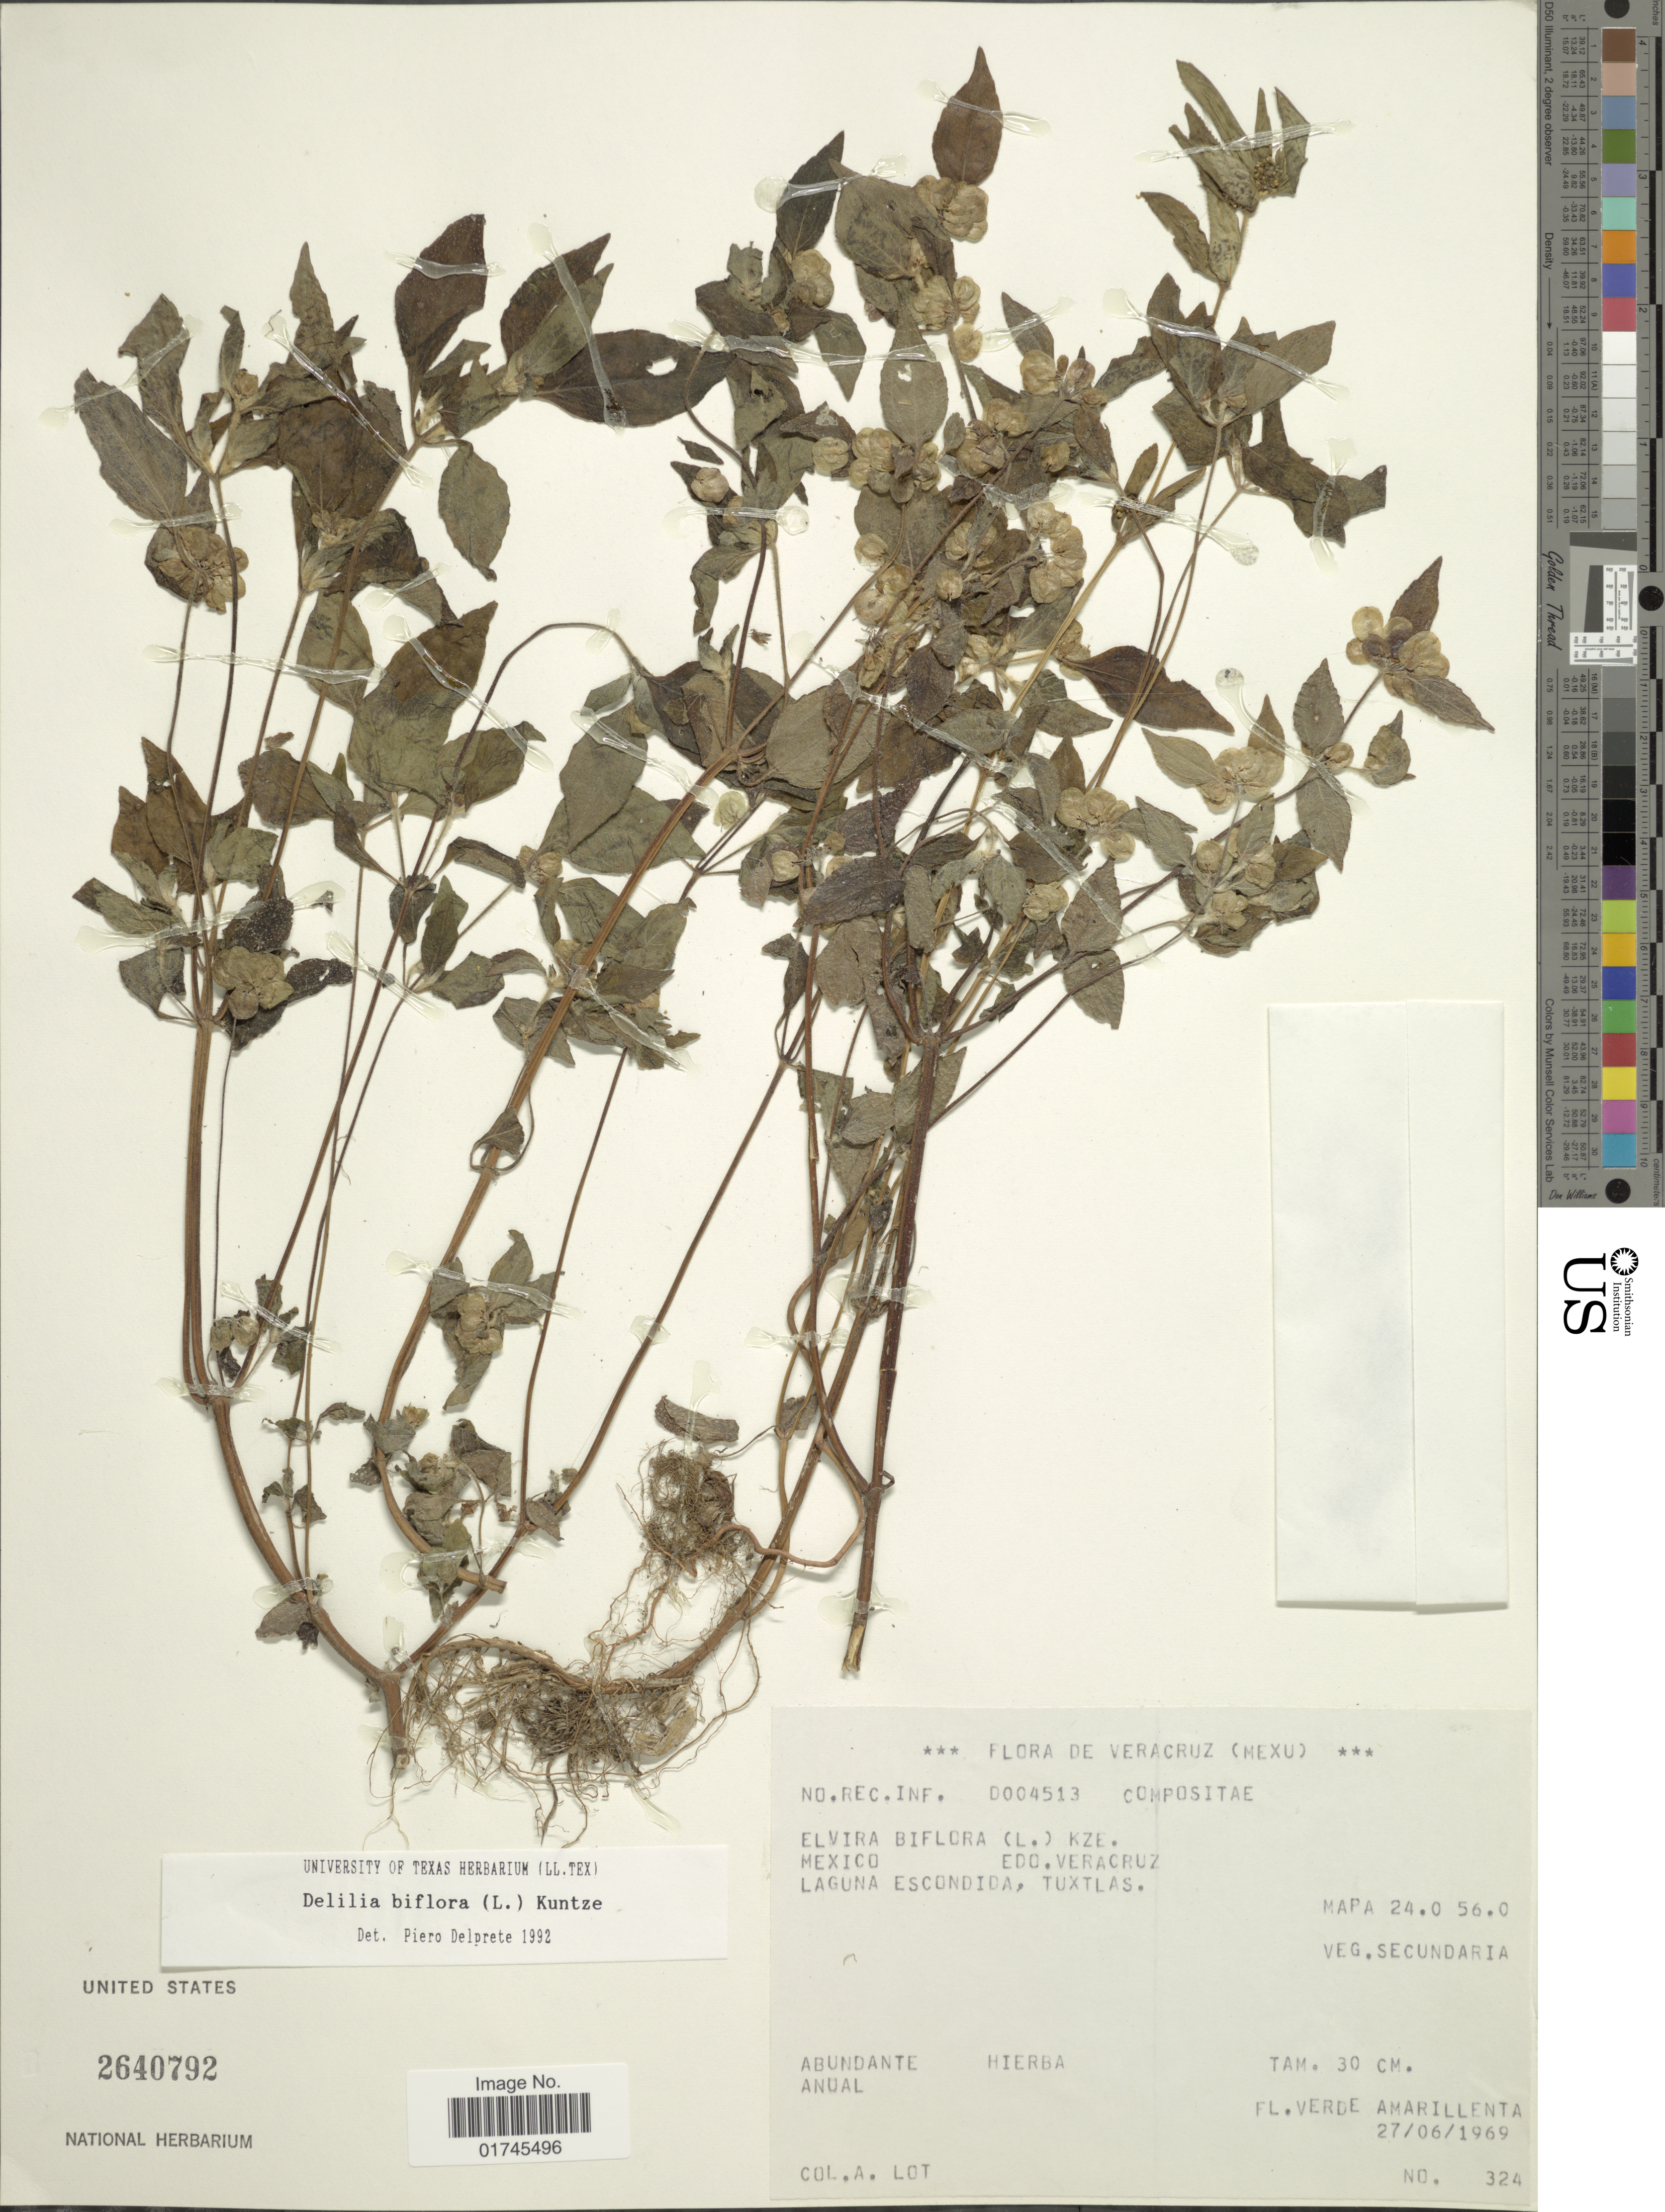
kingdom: Plantae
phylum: Tracheophyta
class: Magnoliopsida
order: Asterales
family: Asteraceae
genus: Delilia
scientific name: Delilia biflora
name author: (L.) Kuntze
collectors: Lot, A.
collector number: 324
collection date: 1969-06-27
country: Mexico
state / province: Veracruz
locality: Edo Vera Cruz, Laguna Escondida, Tuxtlas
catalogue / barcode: US 2640792